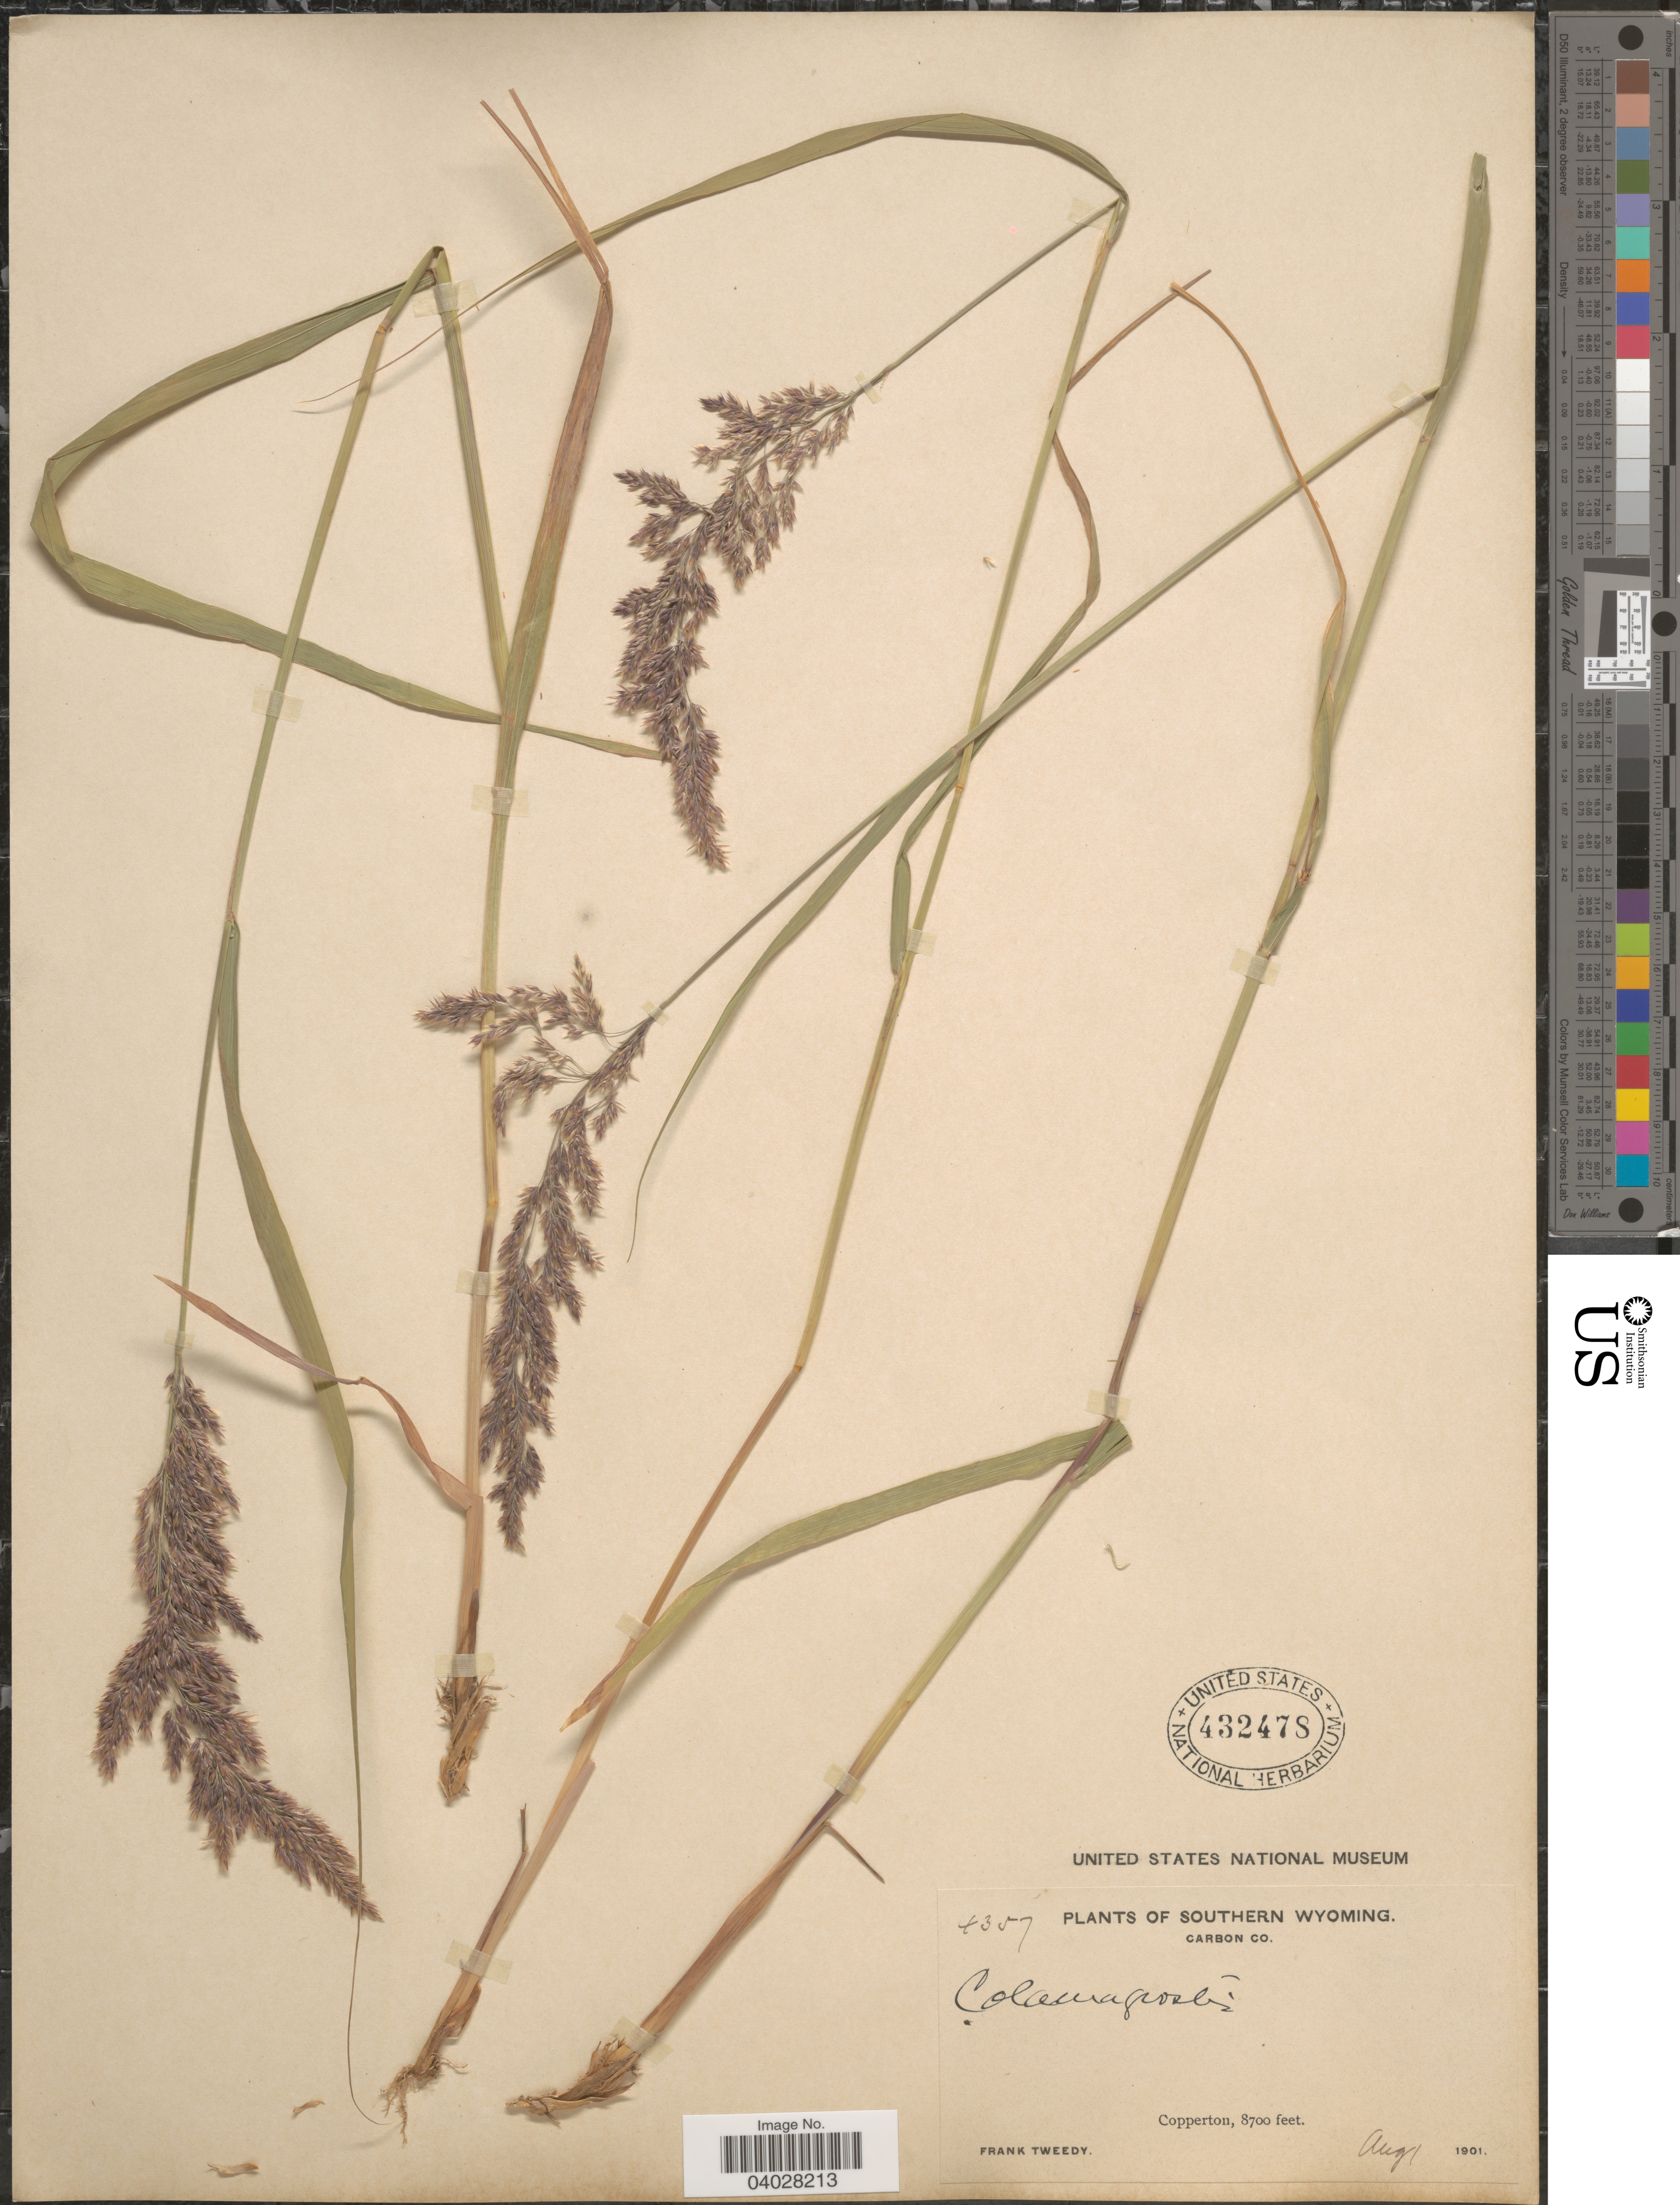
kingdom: Plantae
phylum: Tracheophyta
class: Liliopsida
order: Poales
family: Poaceae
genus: Calamagrostis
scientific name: Calamagrostis canadensis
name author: (Michx.) P. Beauv.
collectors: F. Tweedy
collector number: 4357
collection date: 1901-08-01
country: United States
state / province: Wyoming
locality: Southern Wyoming. Carbon Co. Copperton.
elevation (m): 2652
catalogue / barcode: US 432478